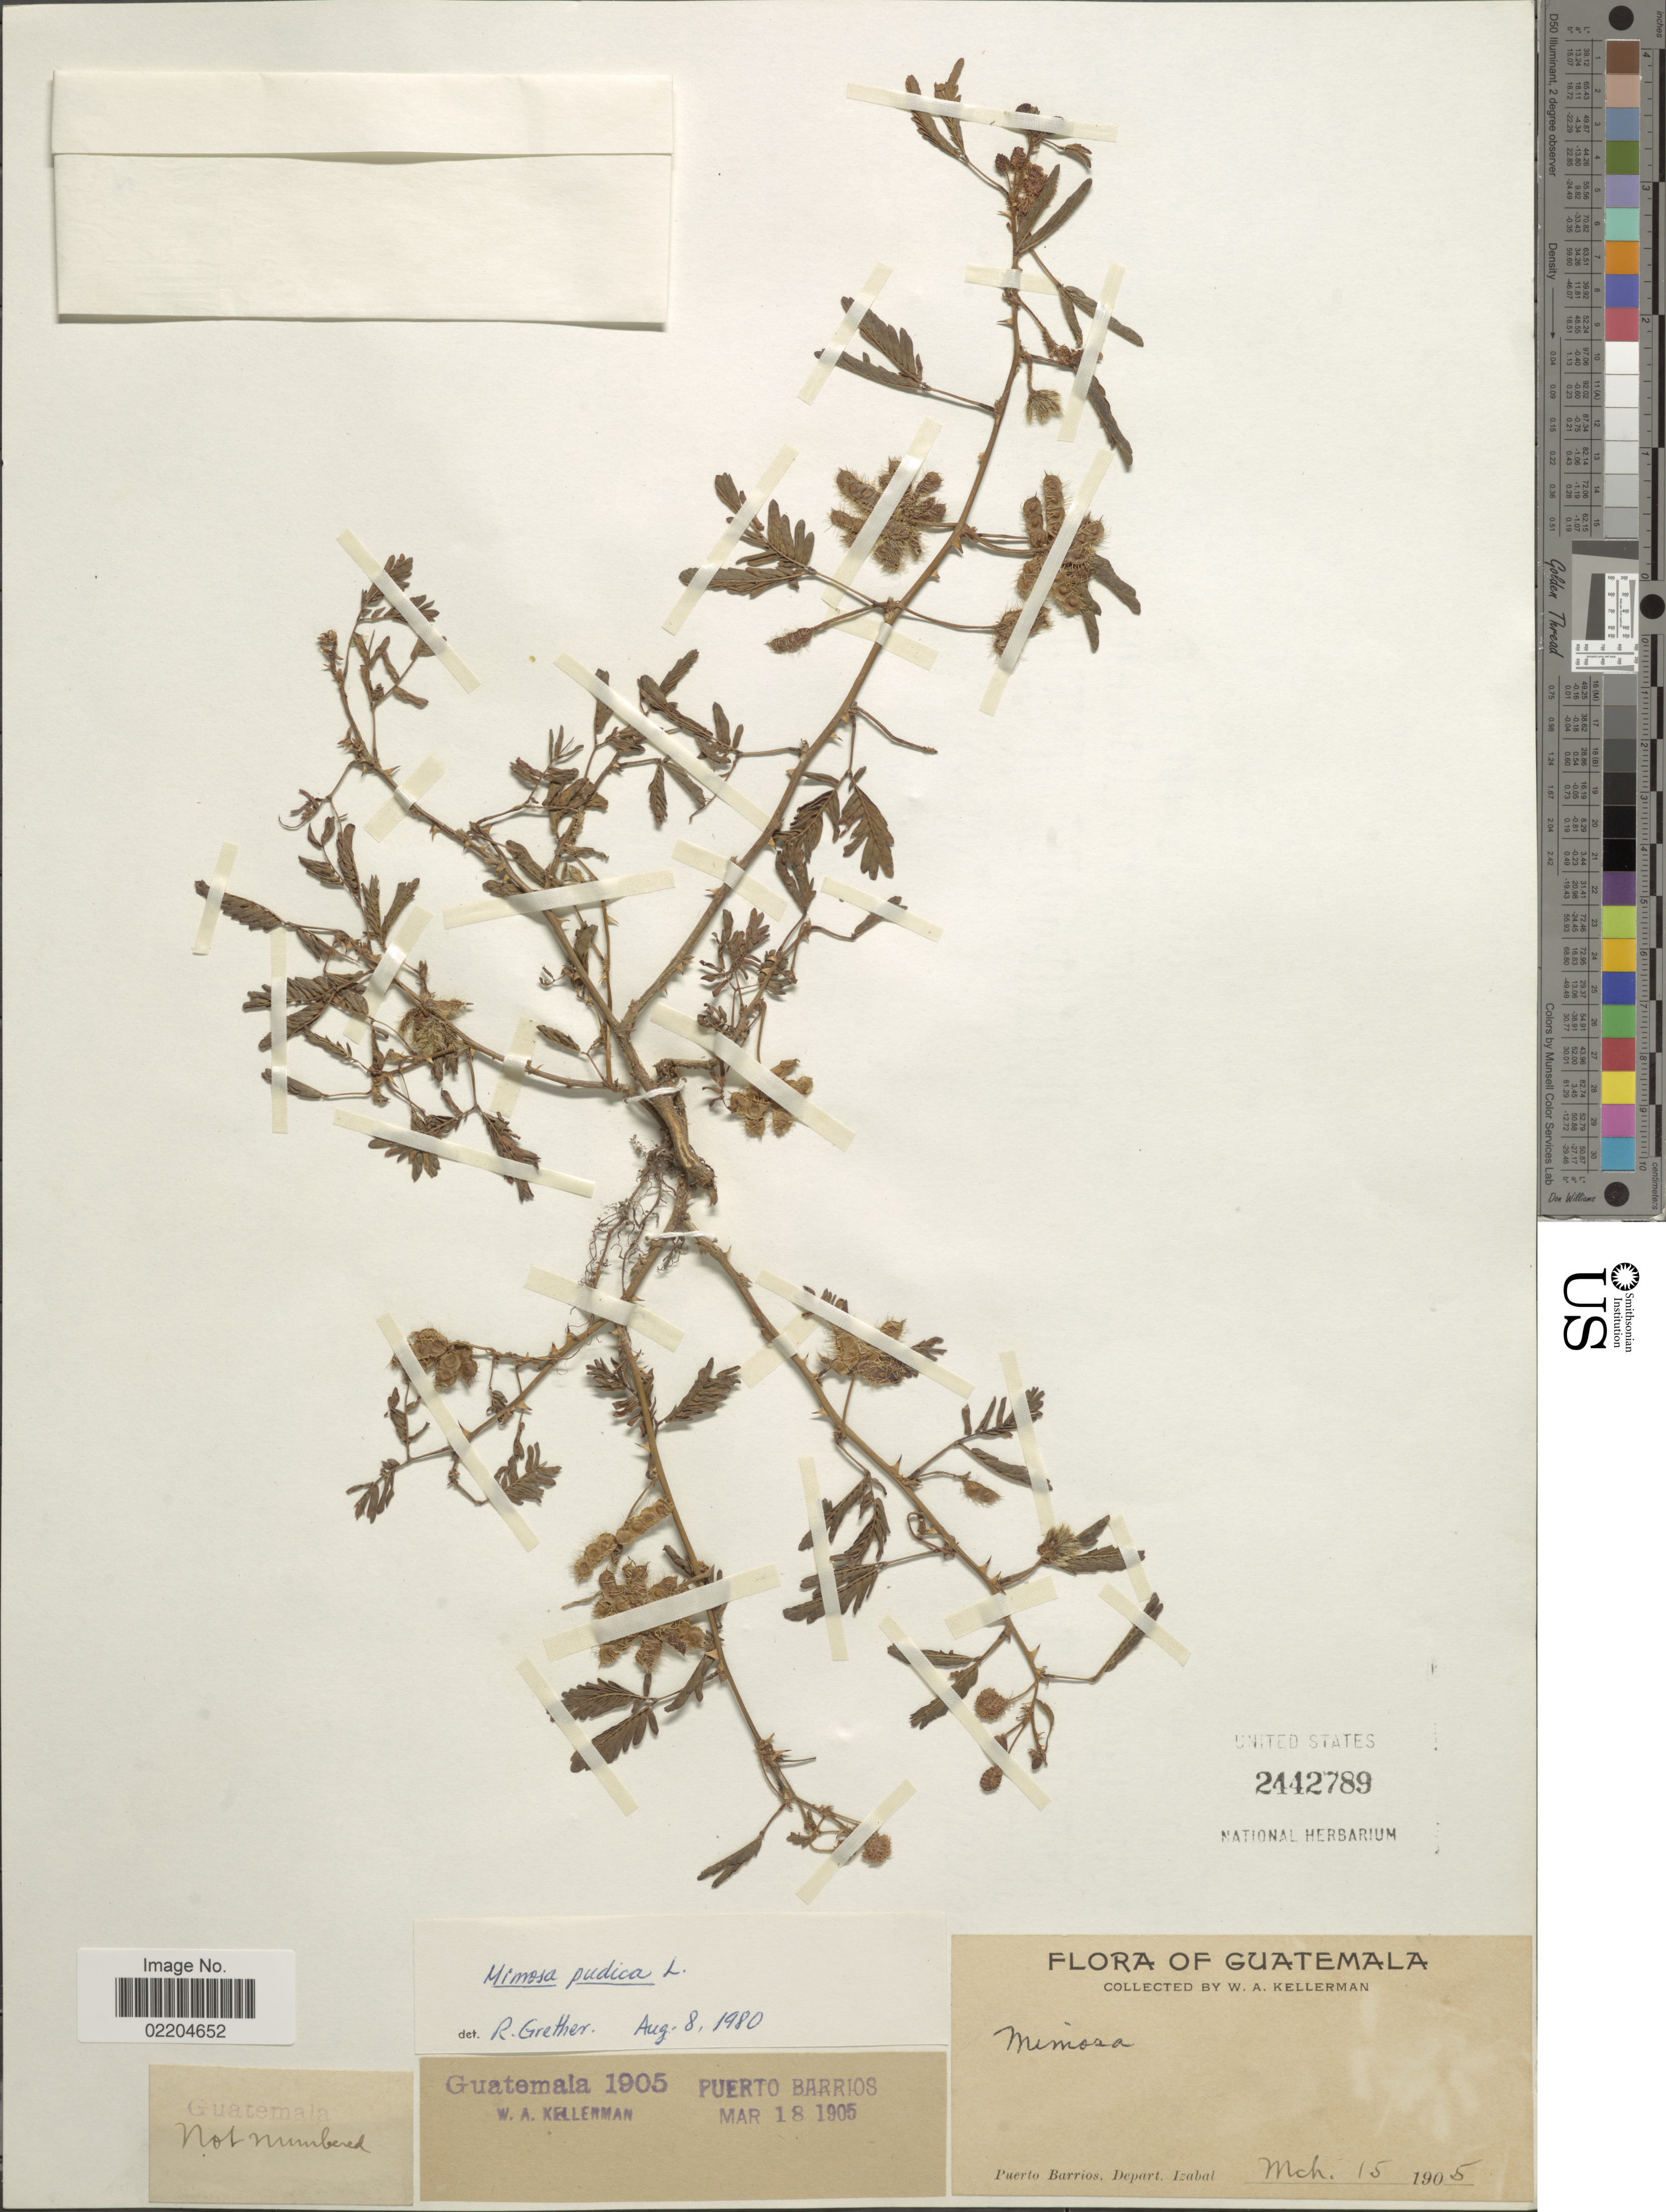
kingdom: Plantae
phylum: Tracheophyta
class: Magnoliopsida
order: Fabales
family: Fabaceae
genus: Mimosa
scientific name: Mimosa pudica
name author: L.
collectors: W. Kellerman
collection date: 1905-03-15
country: Guatemala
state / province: Izabal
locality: Puerto Barrios, Depart Izabal.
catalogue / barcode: US 2442789